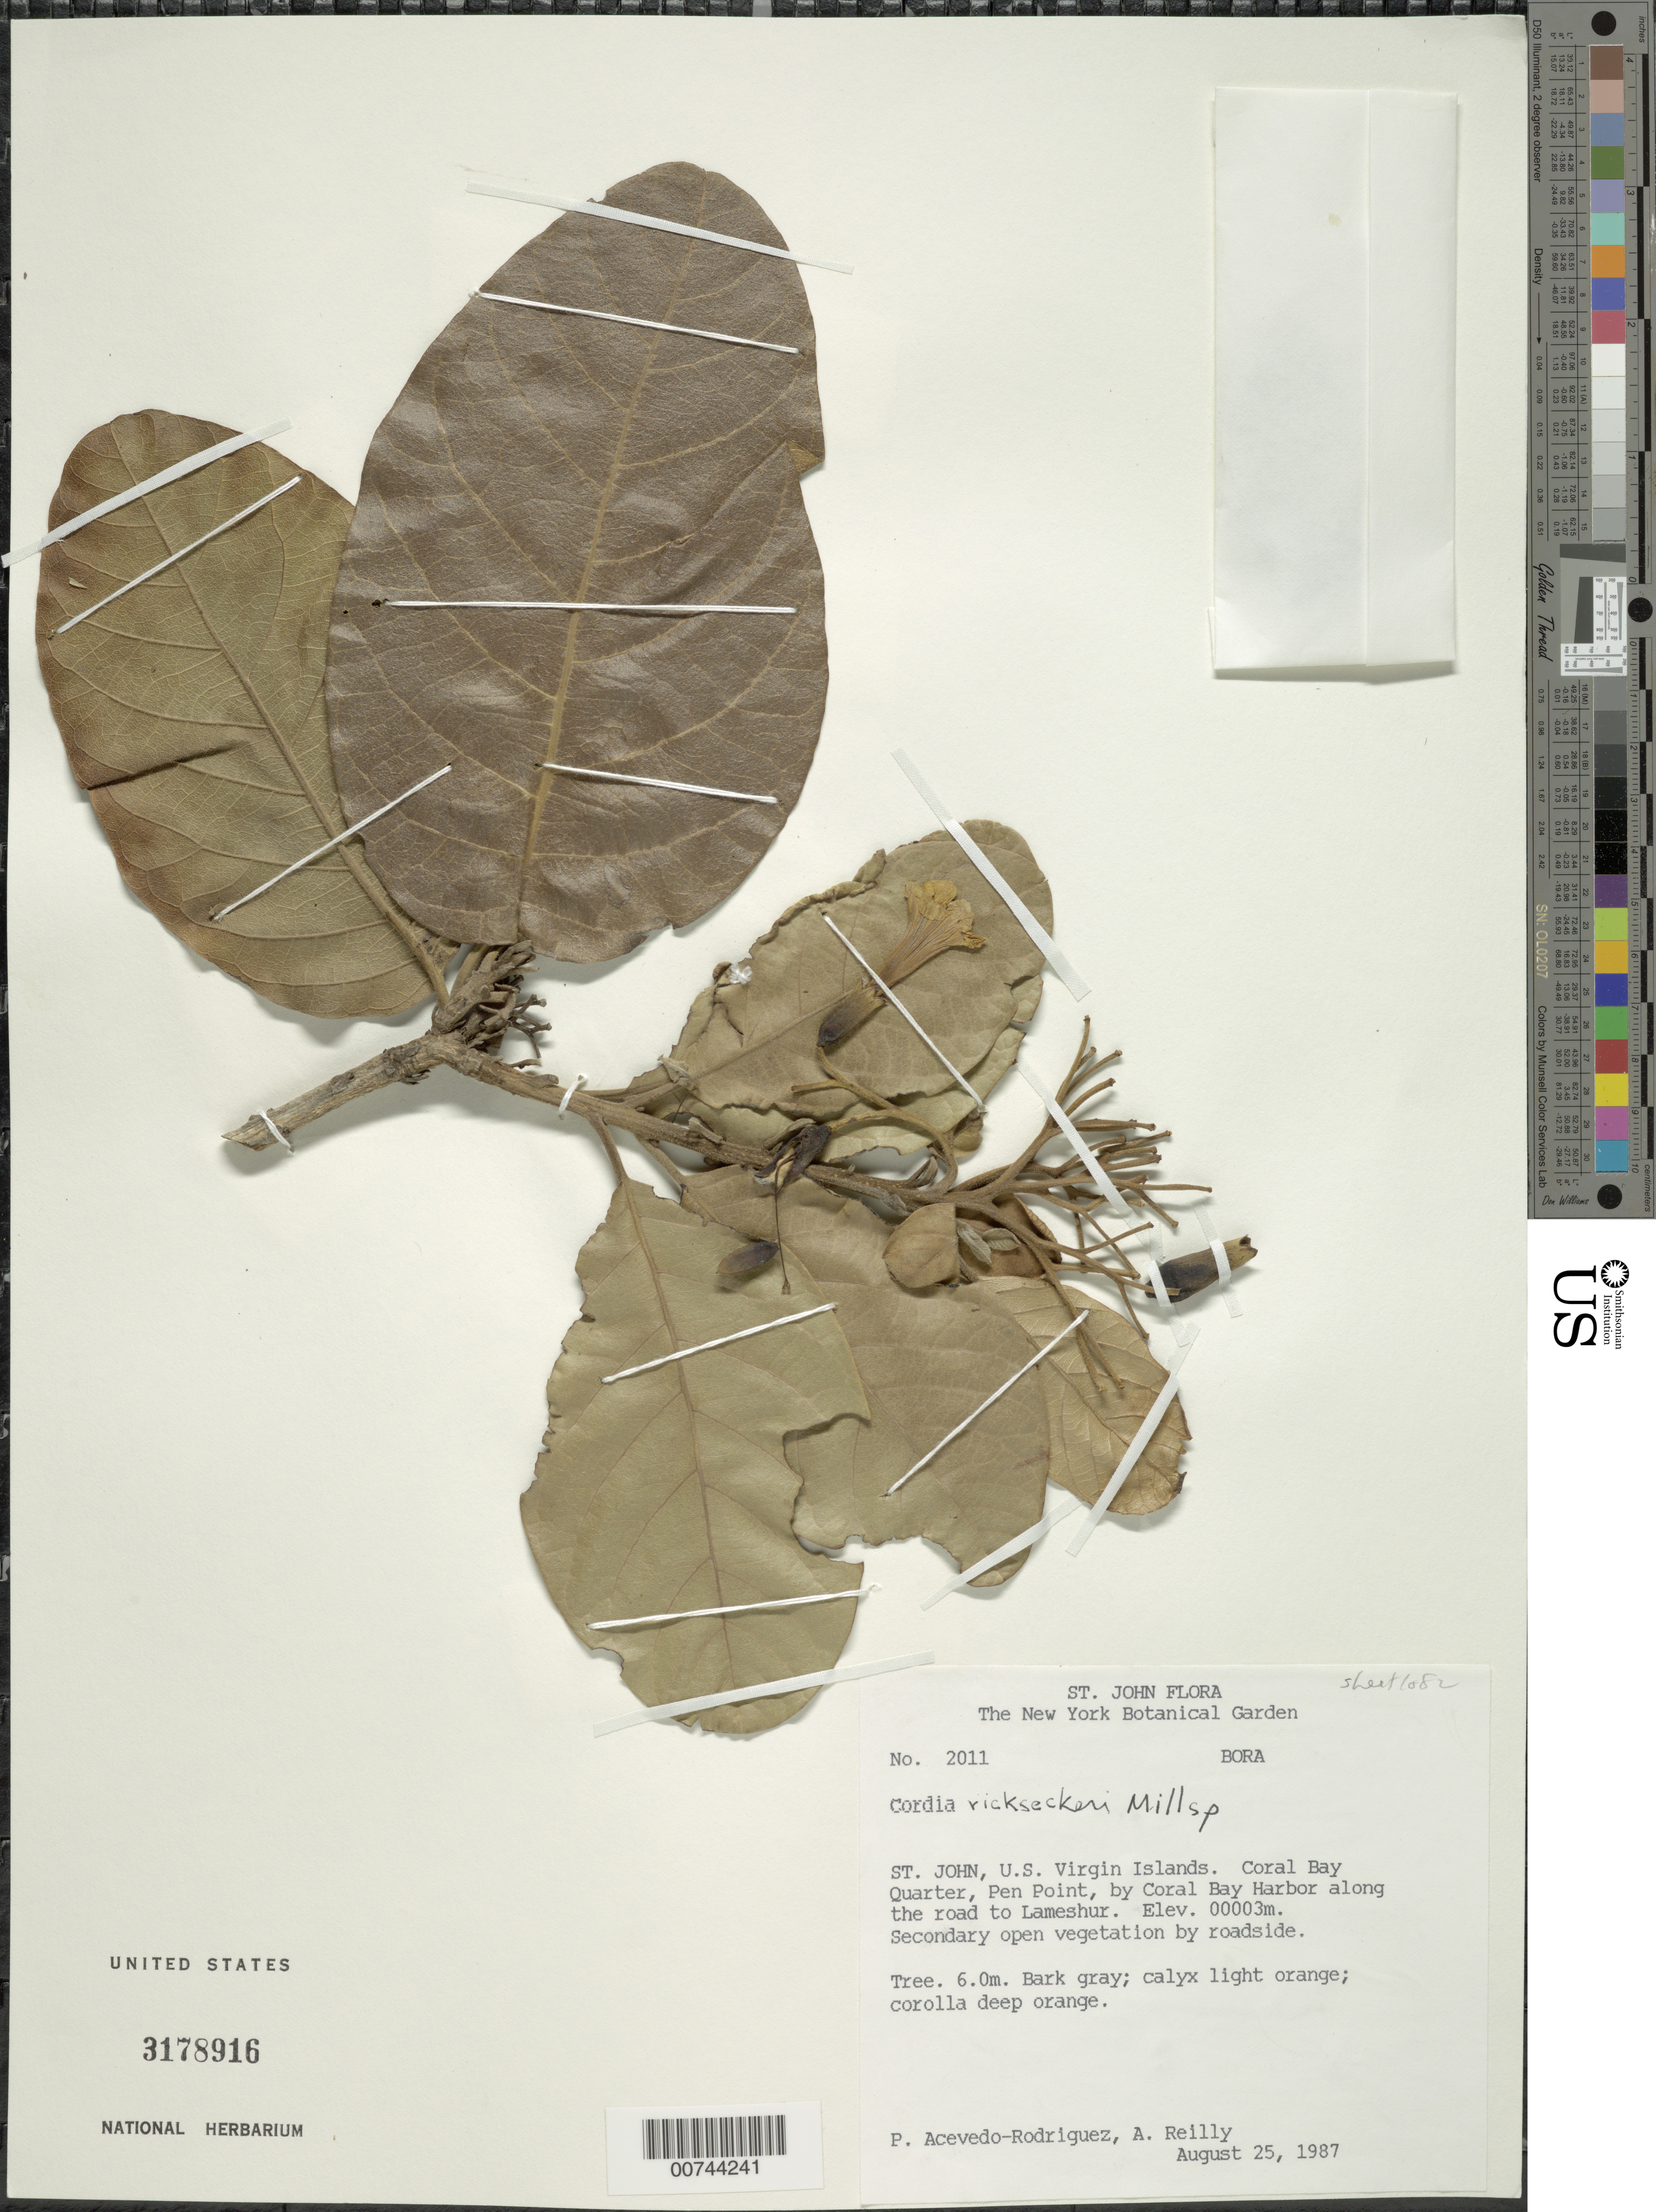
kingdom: Plantae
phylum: Tracheophyta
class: Magnoliopsida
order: Boraginales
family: Cordiaceae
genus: Cordia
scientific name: Cordia rickseckeri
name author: Millsp.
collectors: P. Acevedo-Rodr. & A. Reilly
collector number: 2011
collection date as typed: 25 Aug 1987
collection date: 1987-08-25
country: U.S. Virgin Islands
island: St. John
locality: Coral Bay Quarter; Pen Point, by Coral Bay Harbor along the road to Lameshur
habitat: Secondary open vegetation by roadside.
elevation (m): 3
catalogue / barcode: US 3178916